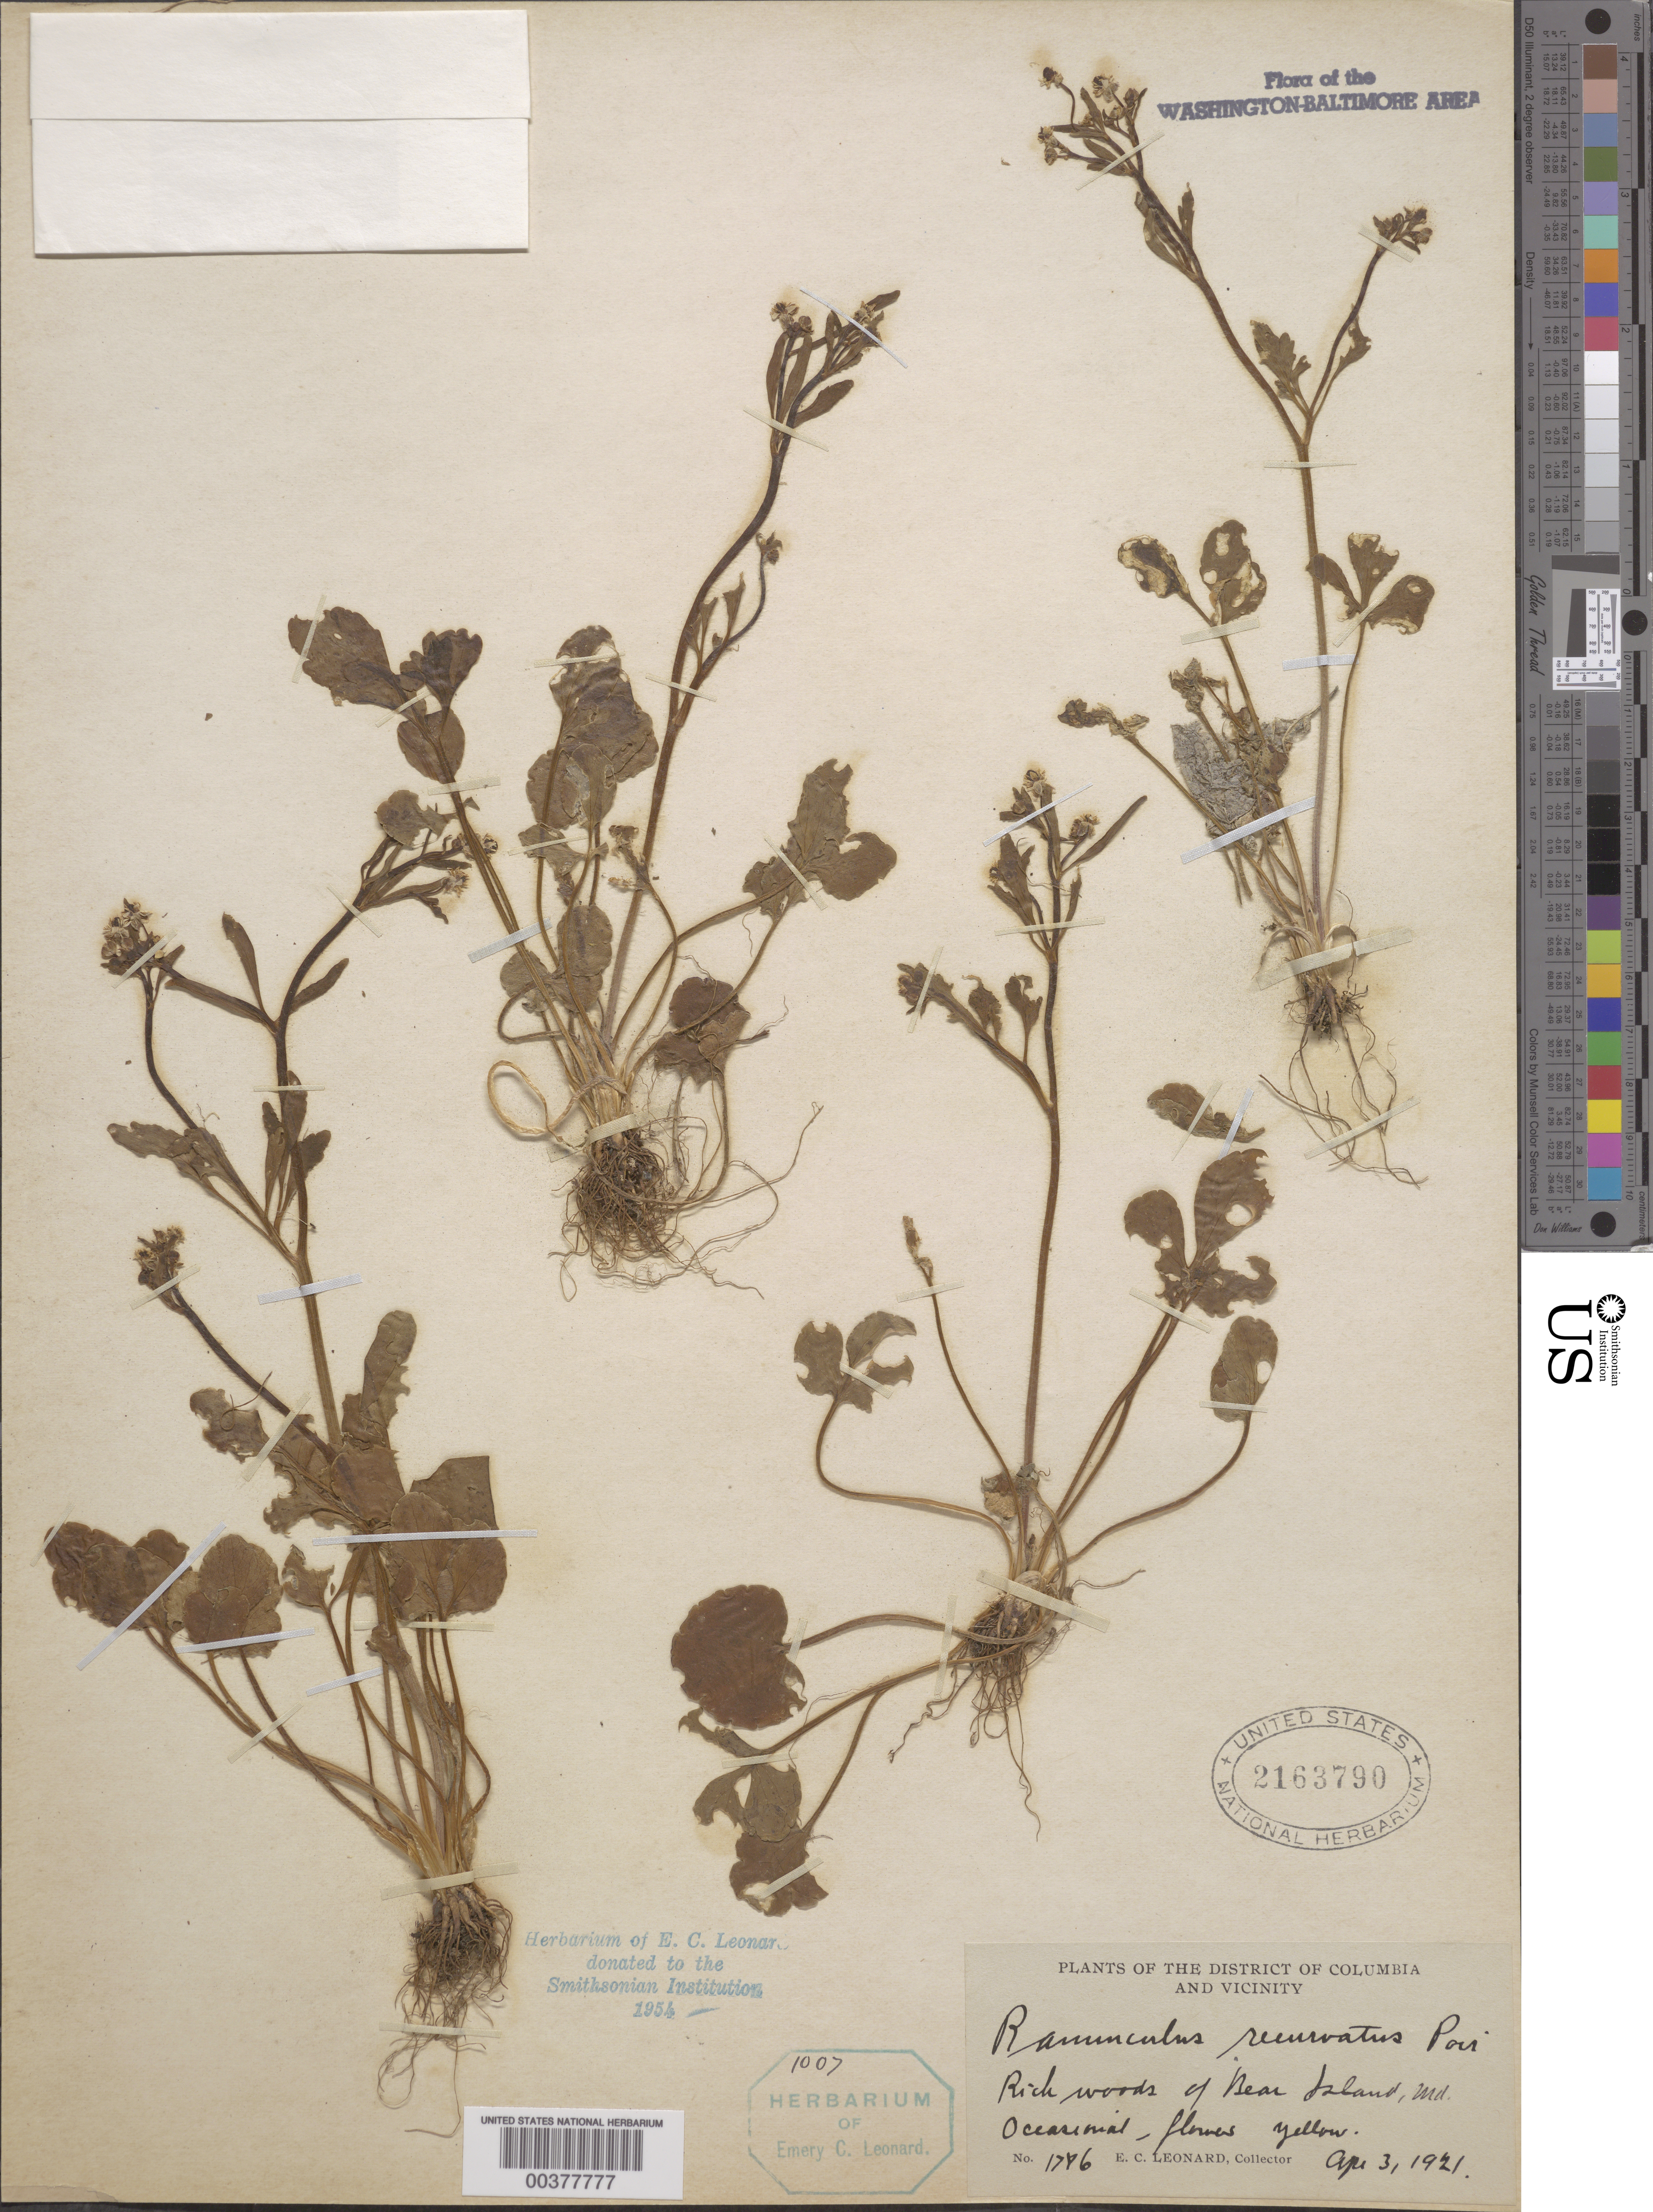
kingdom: Plantae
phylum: Tracheophyta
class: Magnoliopsida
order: Ranunculales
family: Ranunculaceae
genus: Ranunculus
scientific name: Ranunculus recurvatus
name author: Poir.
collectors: E. C. Leonard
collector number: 1786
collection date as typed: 03 Apr 1921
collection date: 1921-04-03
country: United States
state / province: Maryland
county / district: Montgomery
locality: Bear Island C. & O. Canal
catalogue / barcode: US 2163790